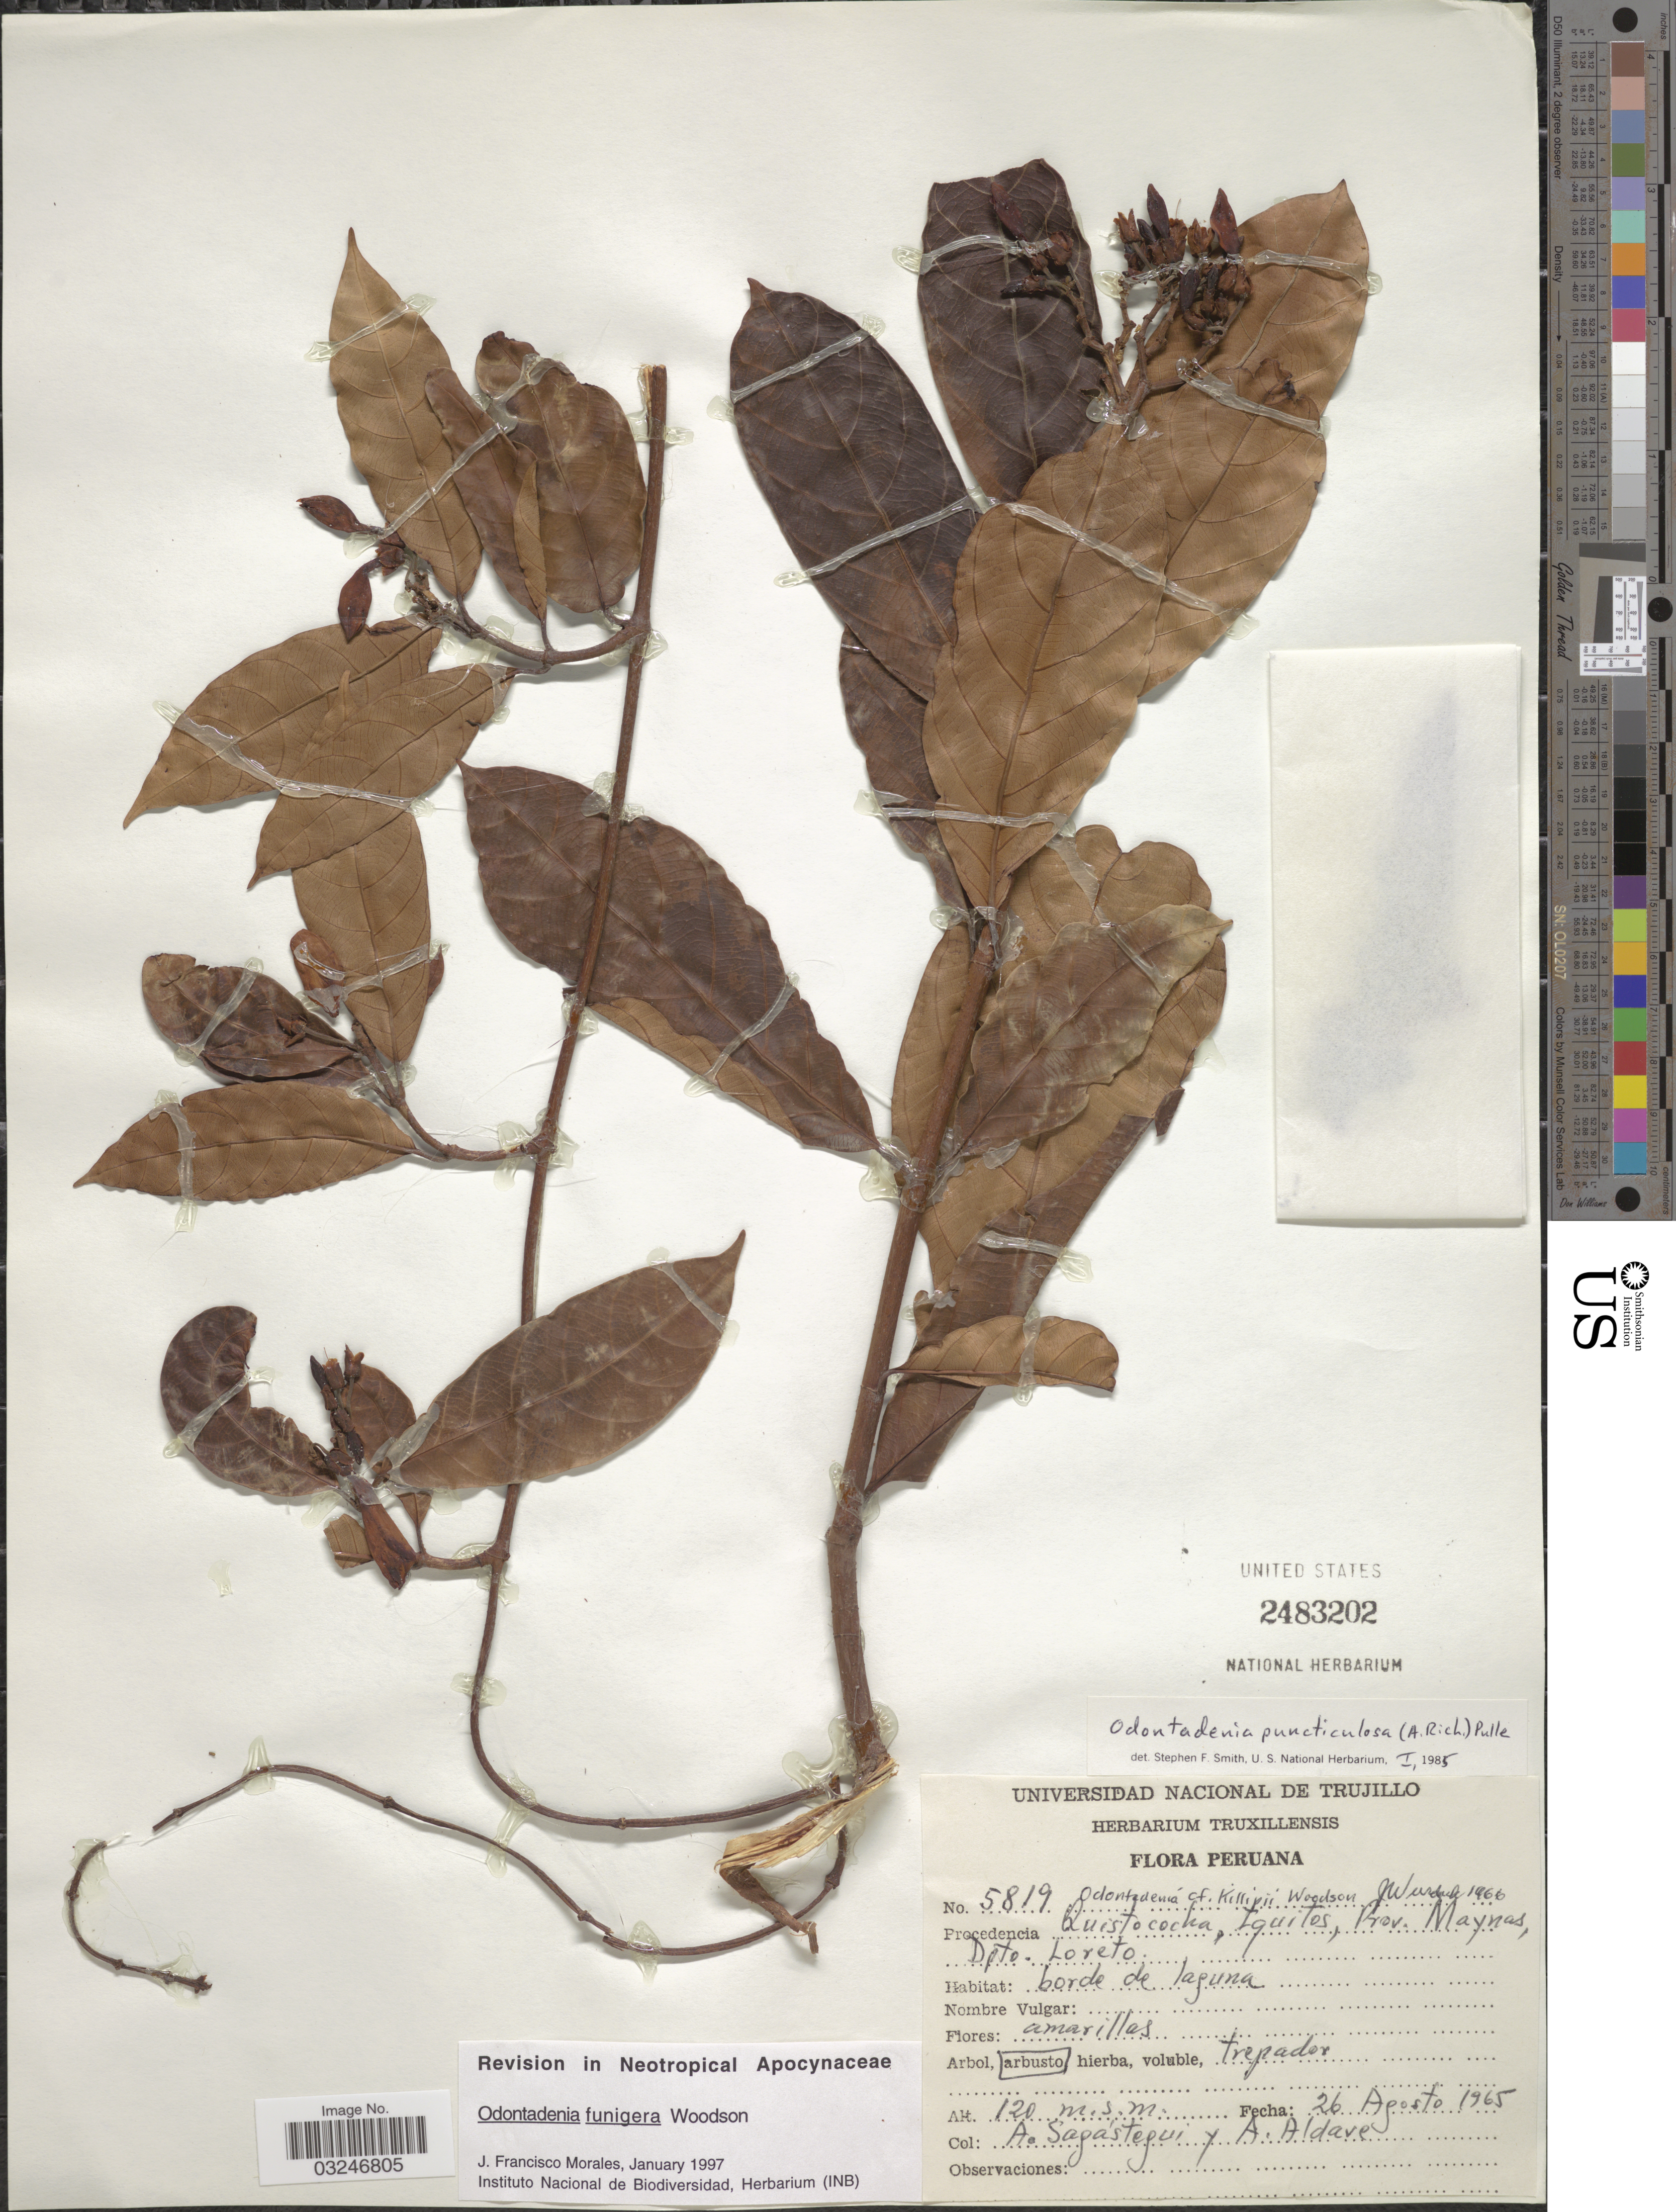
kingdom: Plantae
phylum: Tracheophyta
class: Magnoliopsida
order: Gentianales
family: Apocynaceae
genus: Odontadenia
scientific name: Odontadenia funigera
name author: Woodson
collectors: A. Sagástegui A. & A. Aldave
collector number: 5819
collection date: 1965-08-26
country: Peru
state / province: Loreto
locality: Procedencia Quistococha, Iquitos, Prov. Maynas. Dpto. Loreto.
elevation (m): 120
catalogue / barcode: US 2483202